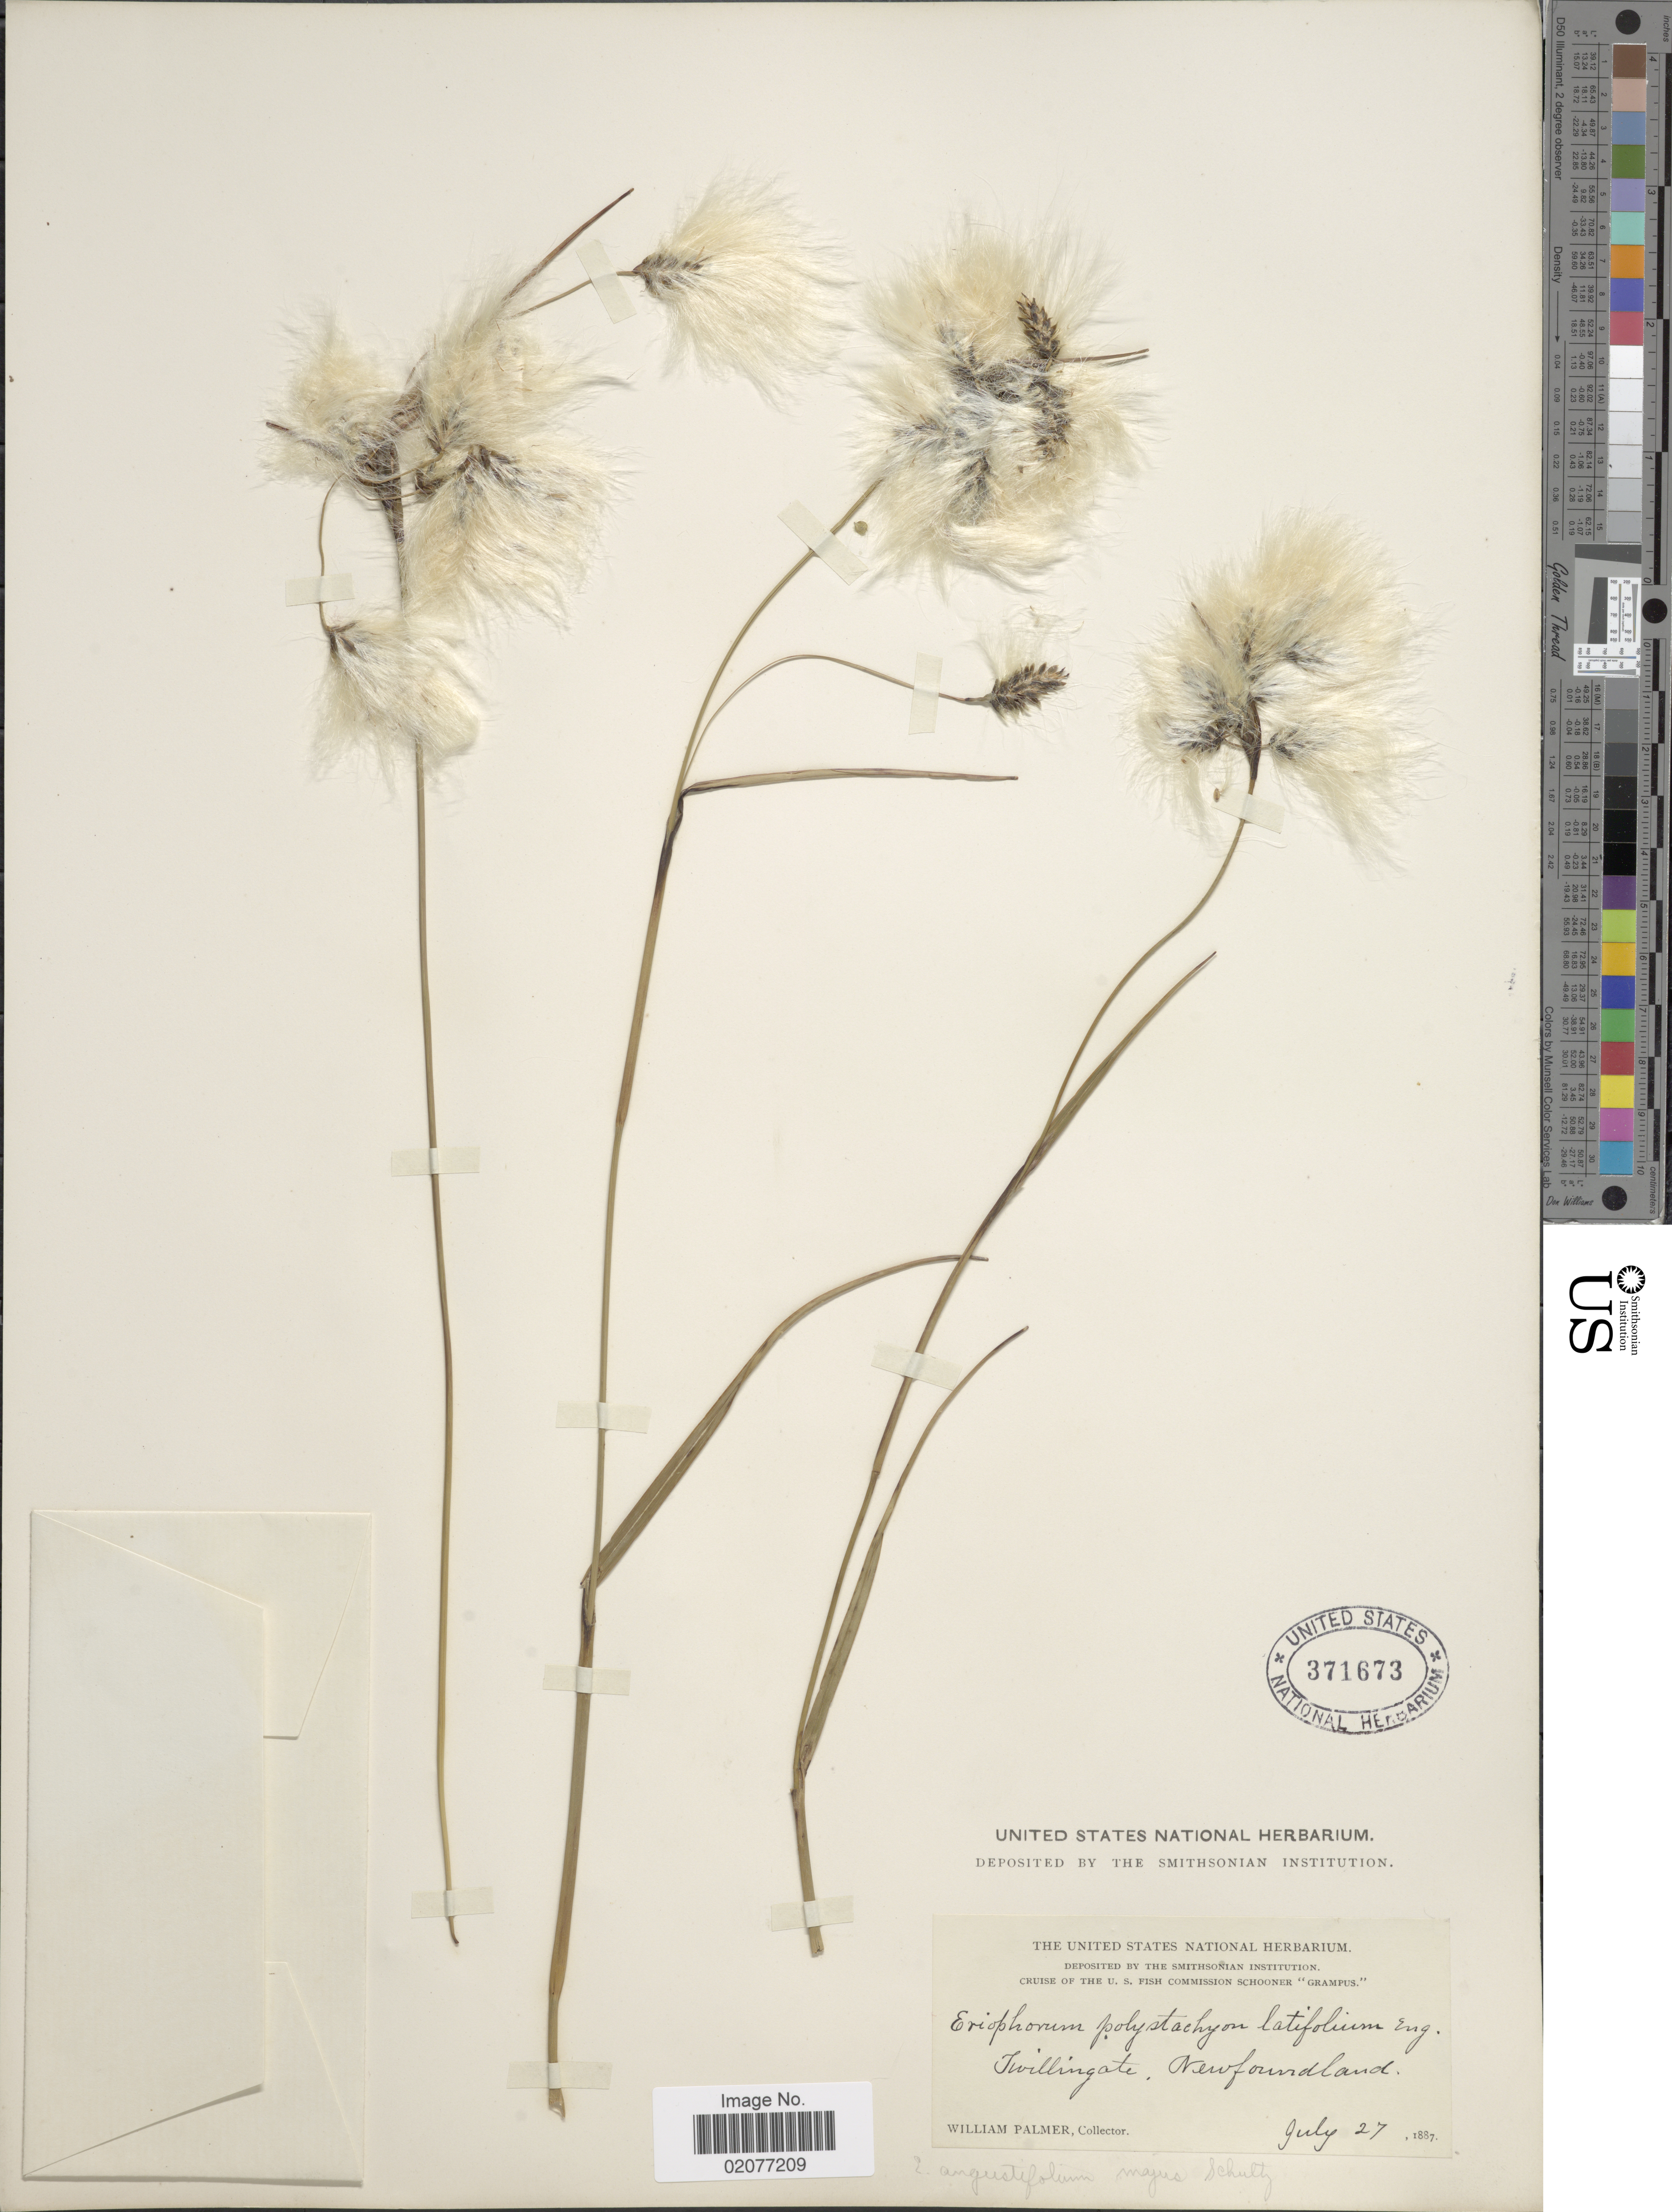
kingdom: Plantae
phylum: Tracheophyta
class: Liliopsida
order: Poales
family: Cyperaceae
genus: Eriophorum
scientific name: Eriophorum angustifolium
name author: Honck.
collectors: W. Palmer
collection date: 1887-07-27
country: Canada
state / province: Newfoundland and Labrador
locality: Twillingate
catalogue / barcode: US 371673